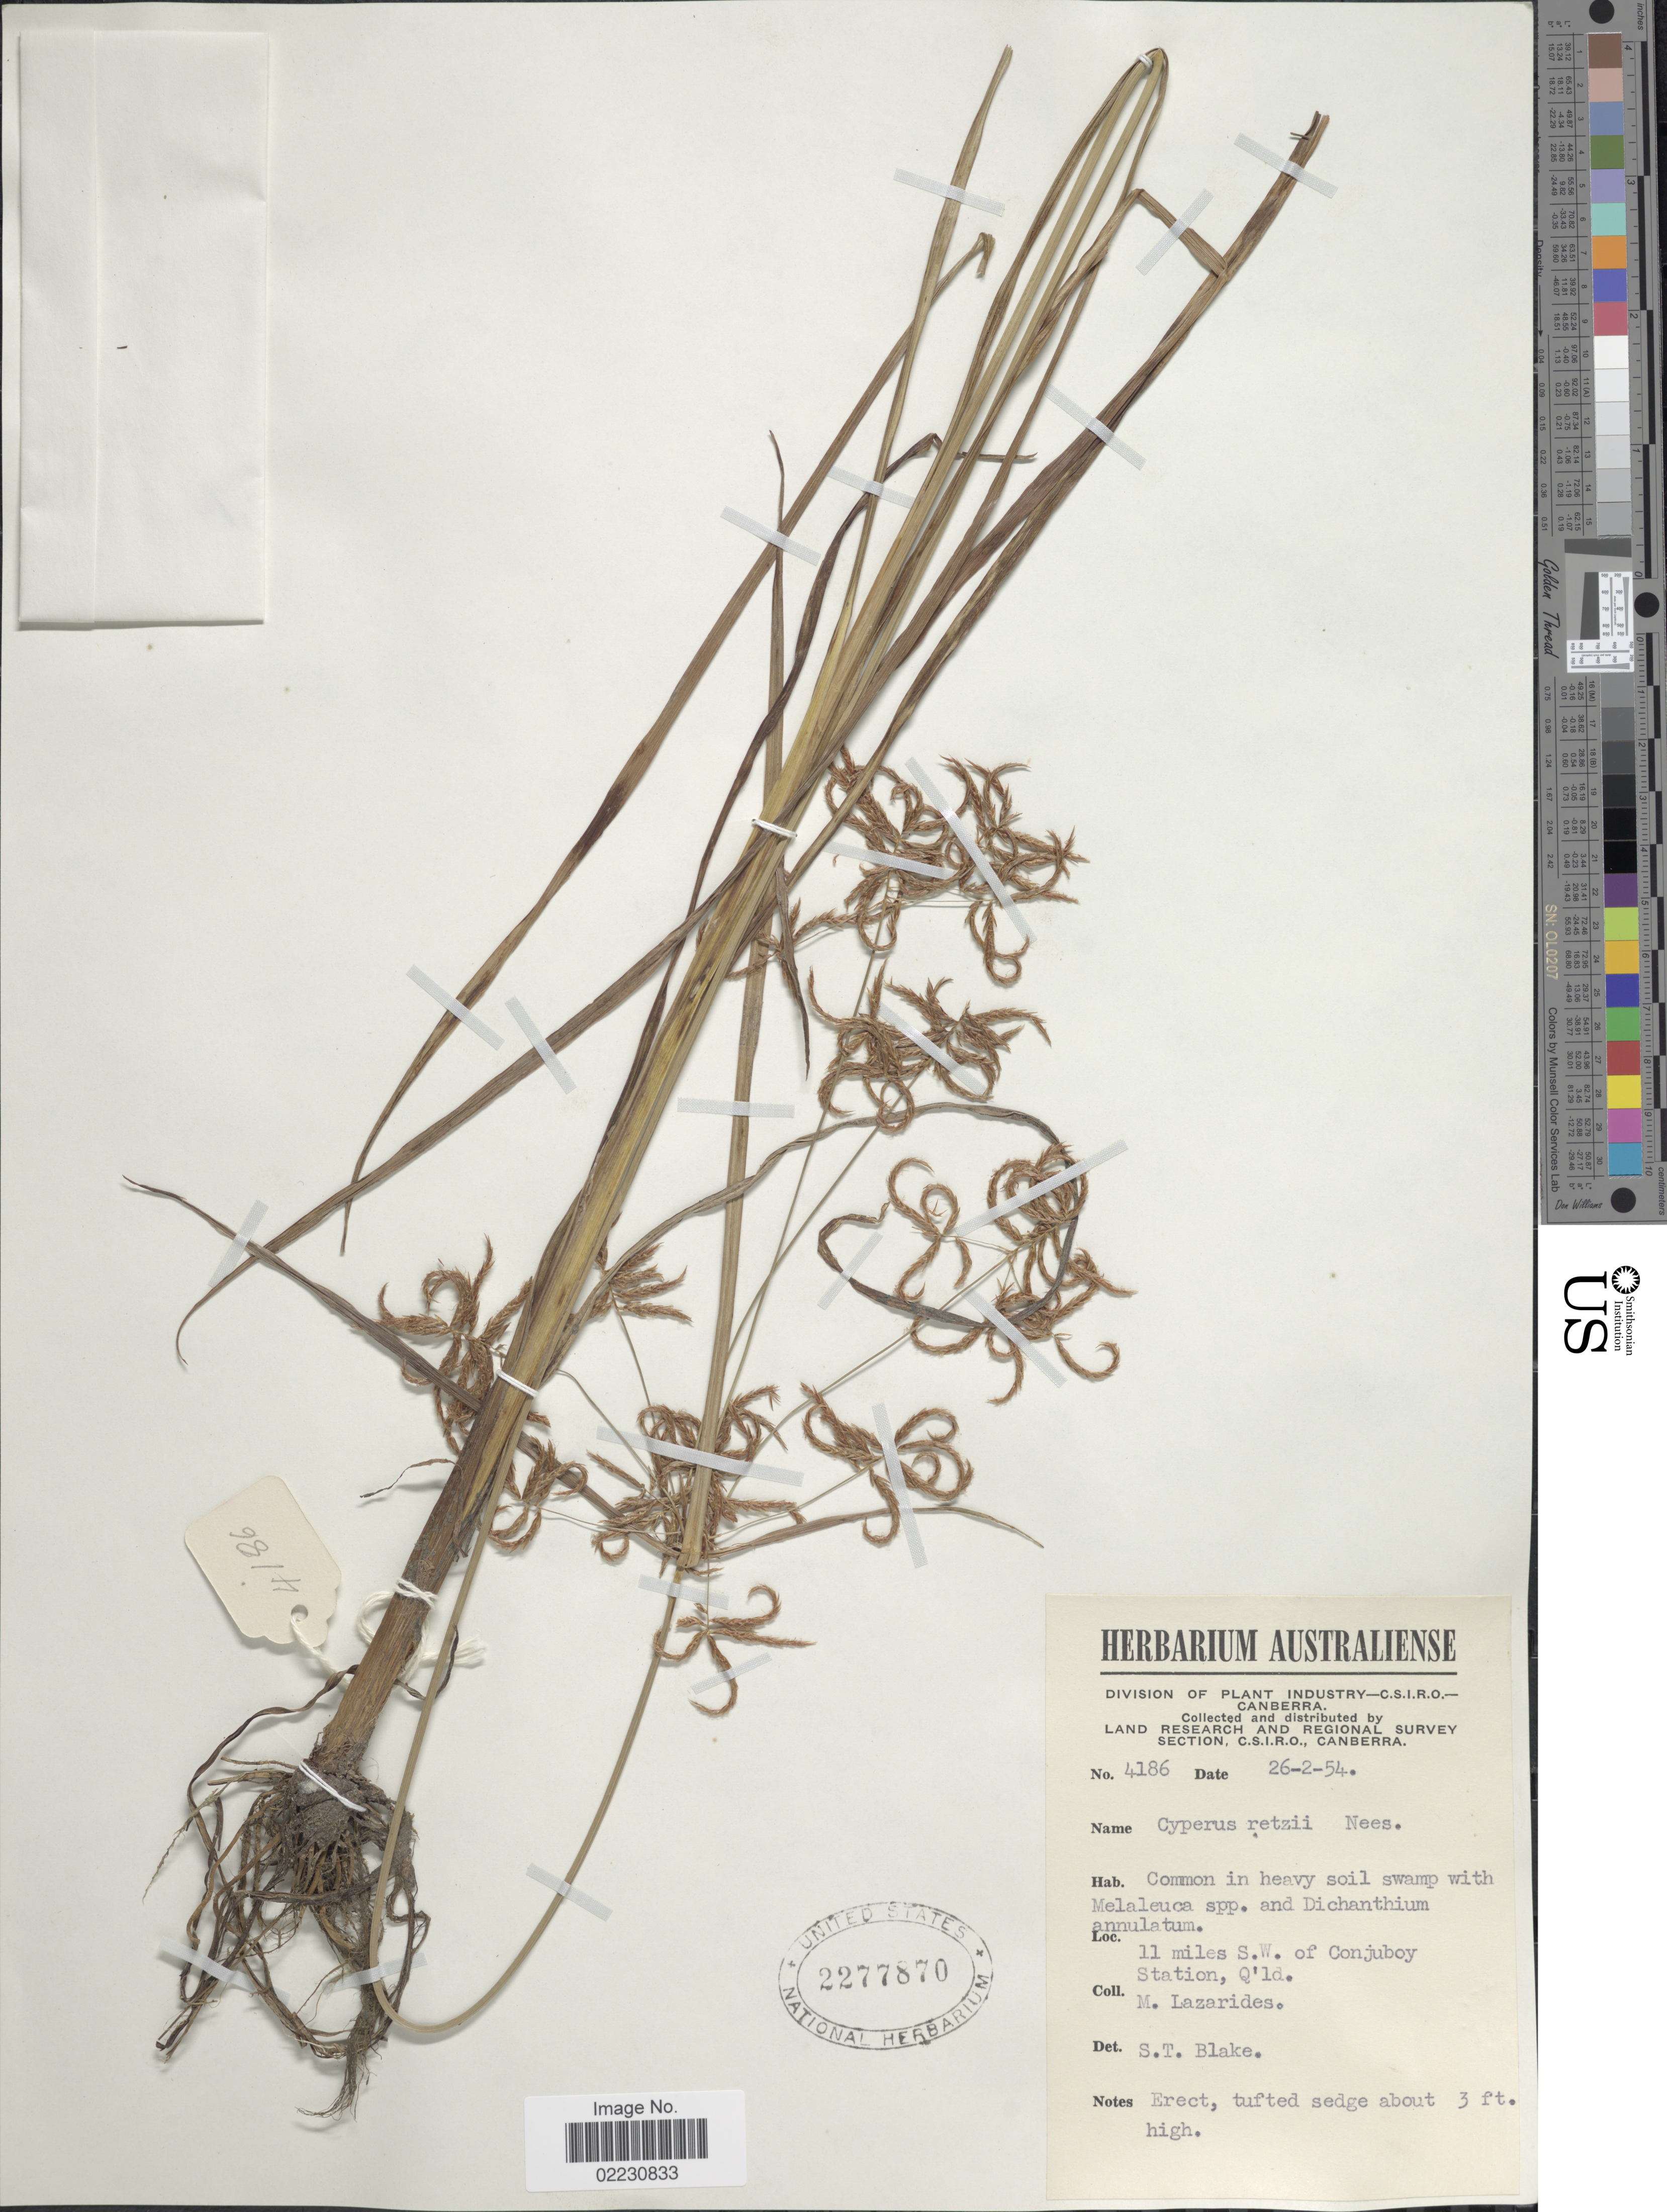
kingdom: Plantae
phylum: Tracheophyta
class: Liliopsida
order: Poales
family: Cyperaceae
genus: Cyperus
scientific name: Cyperus bifax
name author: C.B. Clarke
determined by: Adams, L. G.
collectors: M. Lazarides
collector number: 4186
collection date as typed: Transcribed d/m/y: 26/2/54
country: Australia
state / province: Queensland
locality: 11 miles S.W. of Conjuboy Station, Q'ld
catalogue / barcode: US 2277870